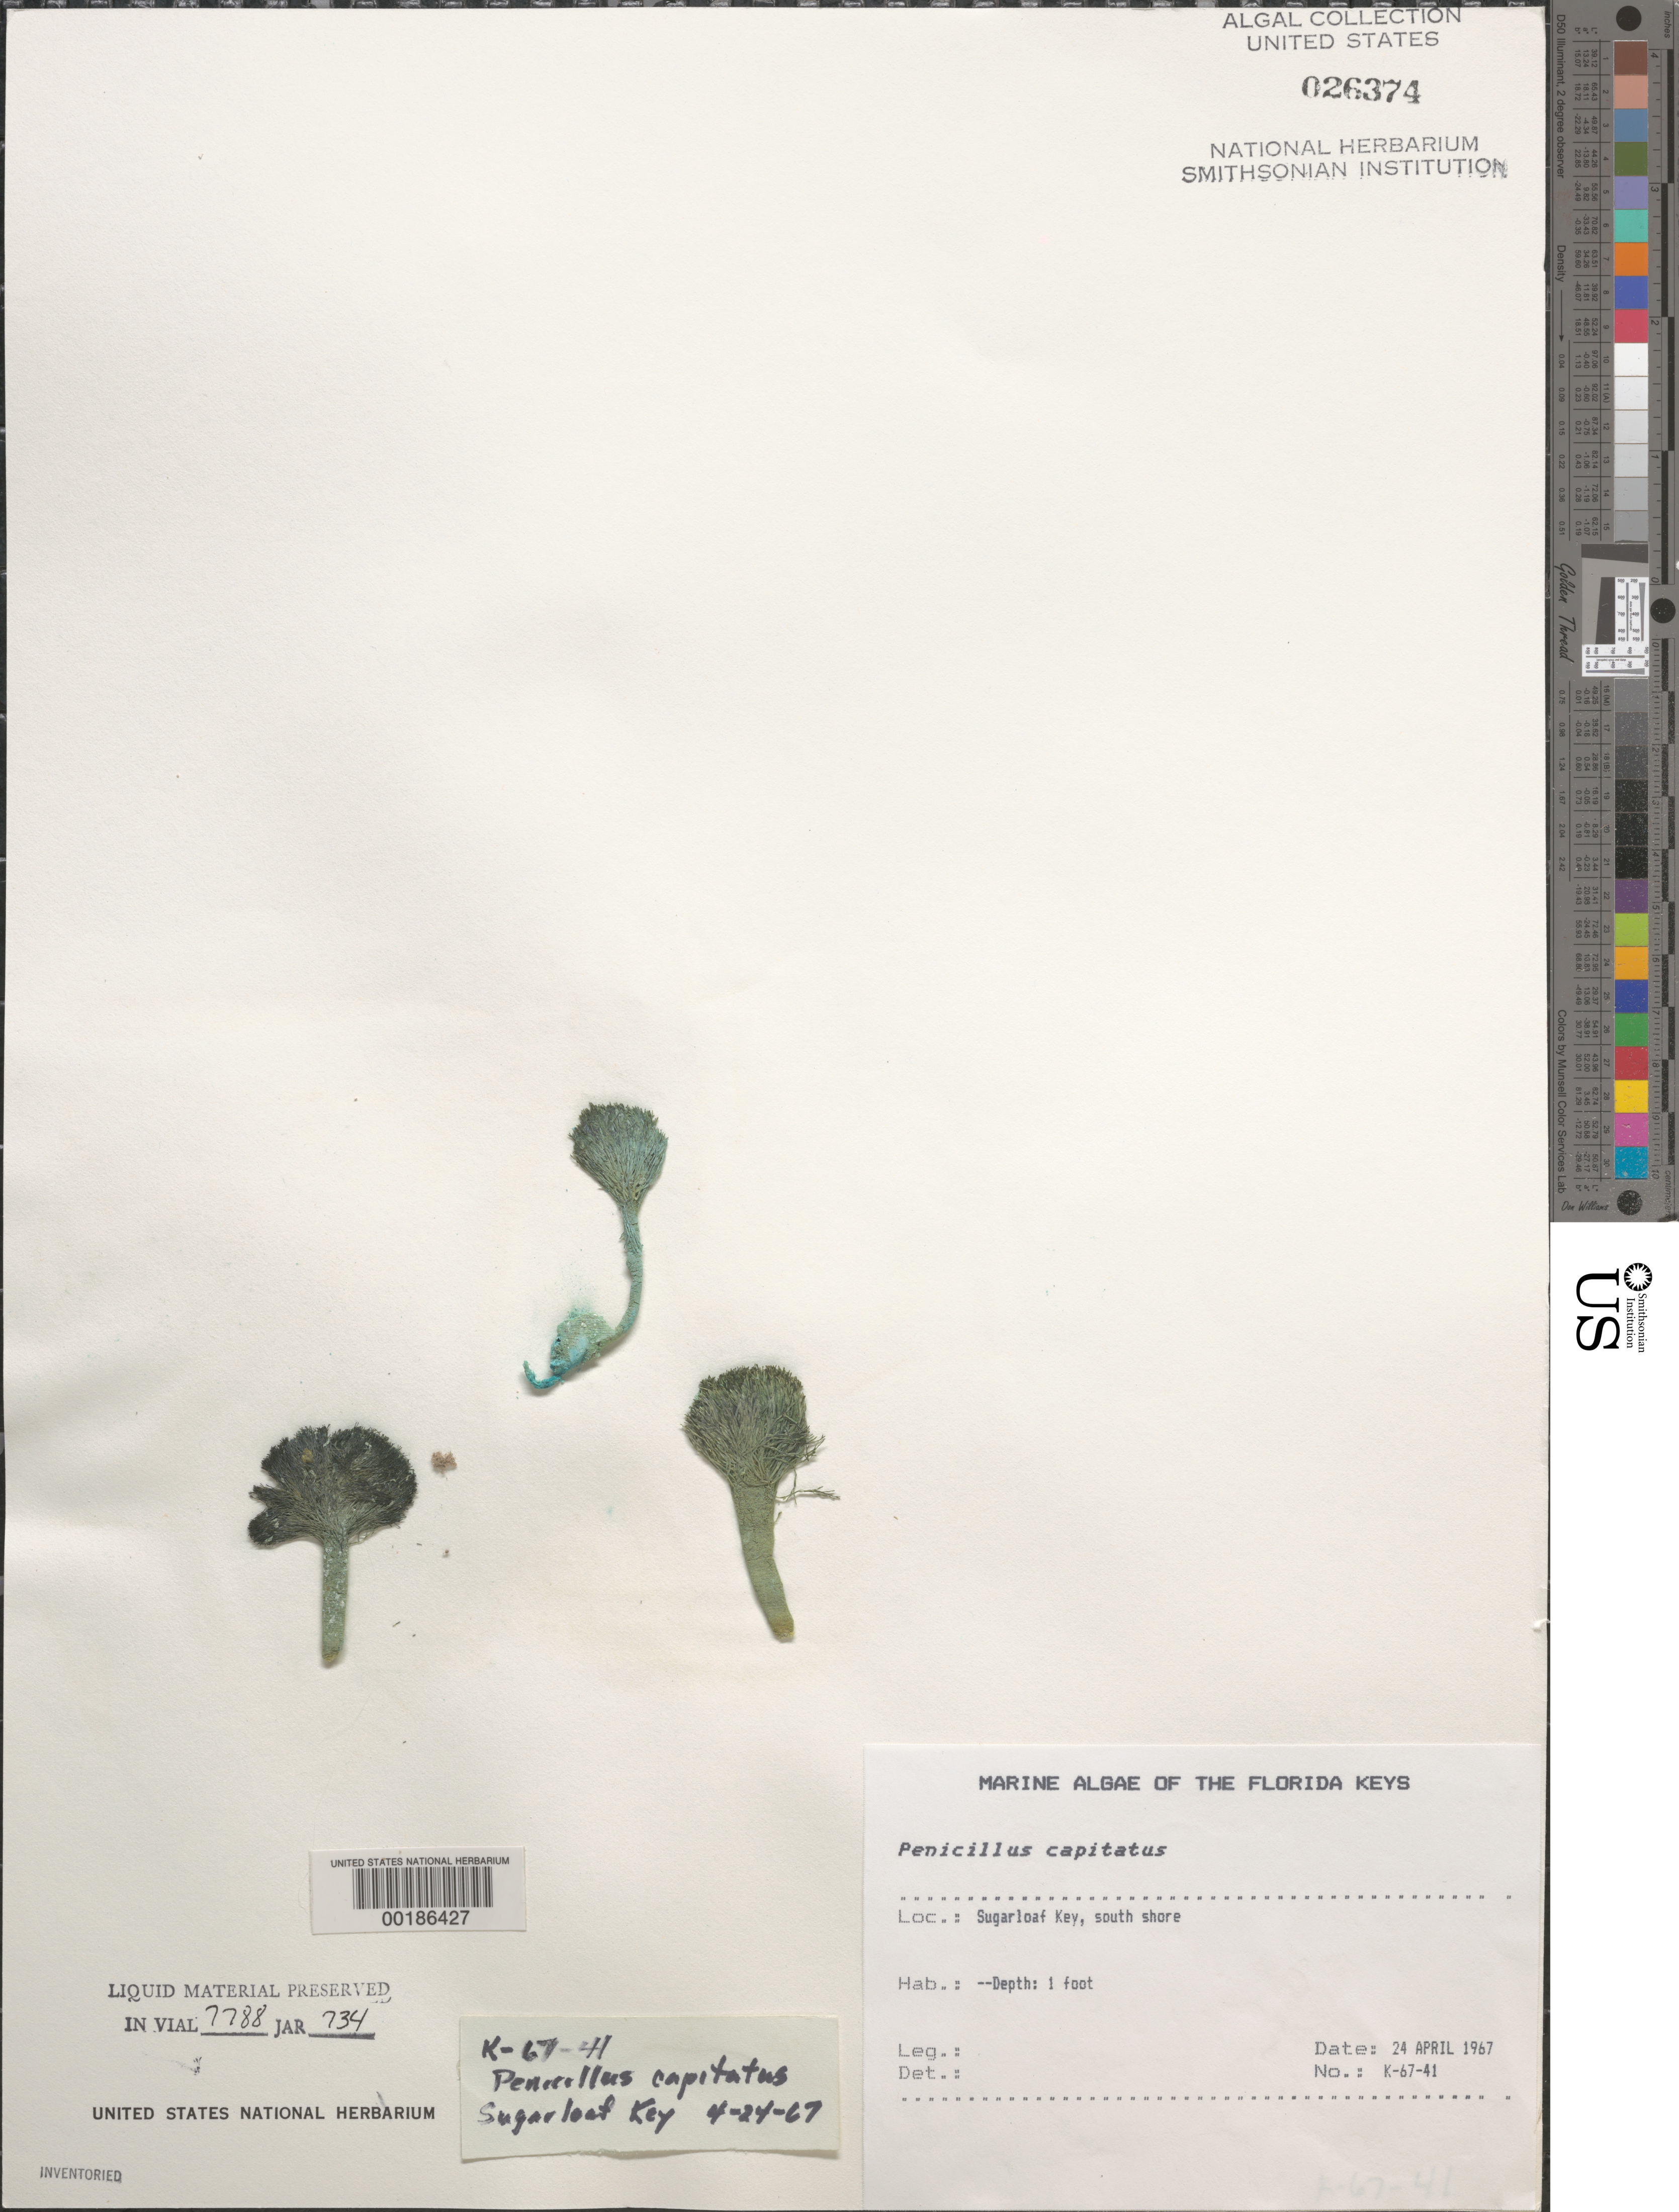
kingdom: Plantae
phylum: Chlorophyta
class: Ulvophyceae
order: Bryopsidales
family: Udoteaceae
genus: Penicillus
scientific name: Penicillus capitatus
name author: Lam.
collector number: K-67-41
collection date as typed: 24 Apr 1967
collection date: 1967-04-24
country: United States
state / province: Florida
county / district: Monroe County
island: Sugarloaf Key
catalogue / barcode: US 26374